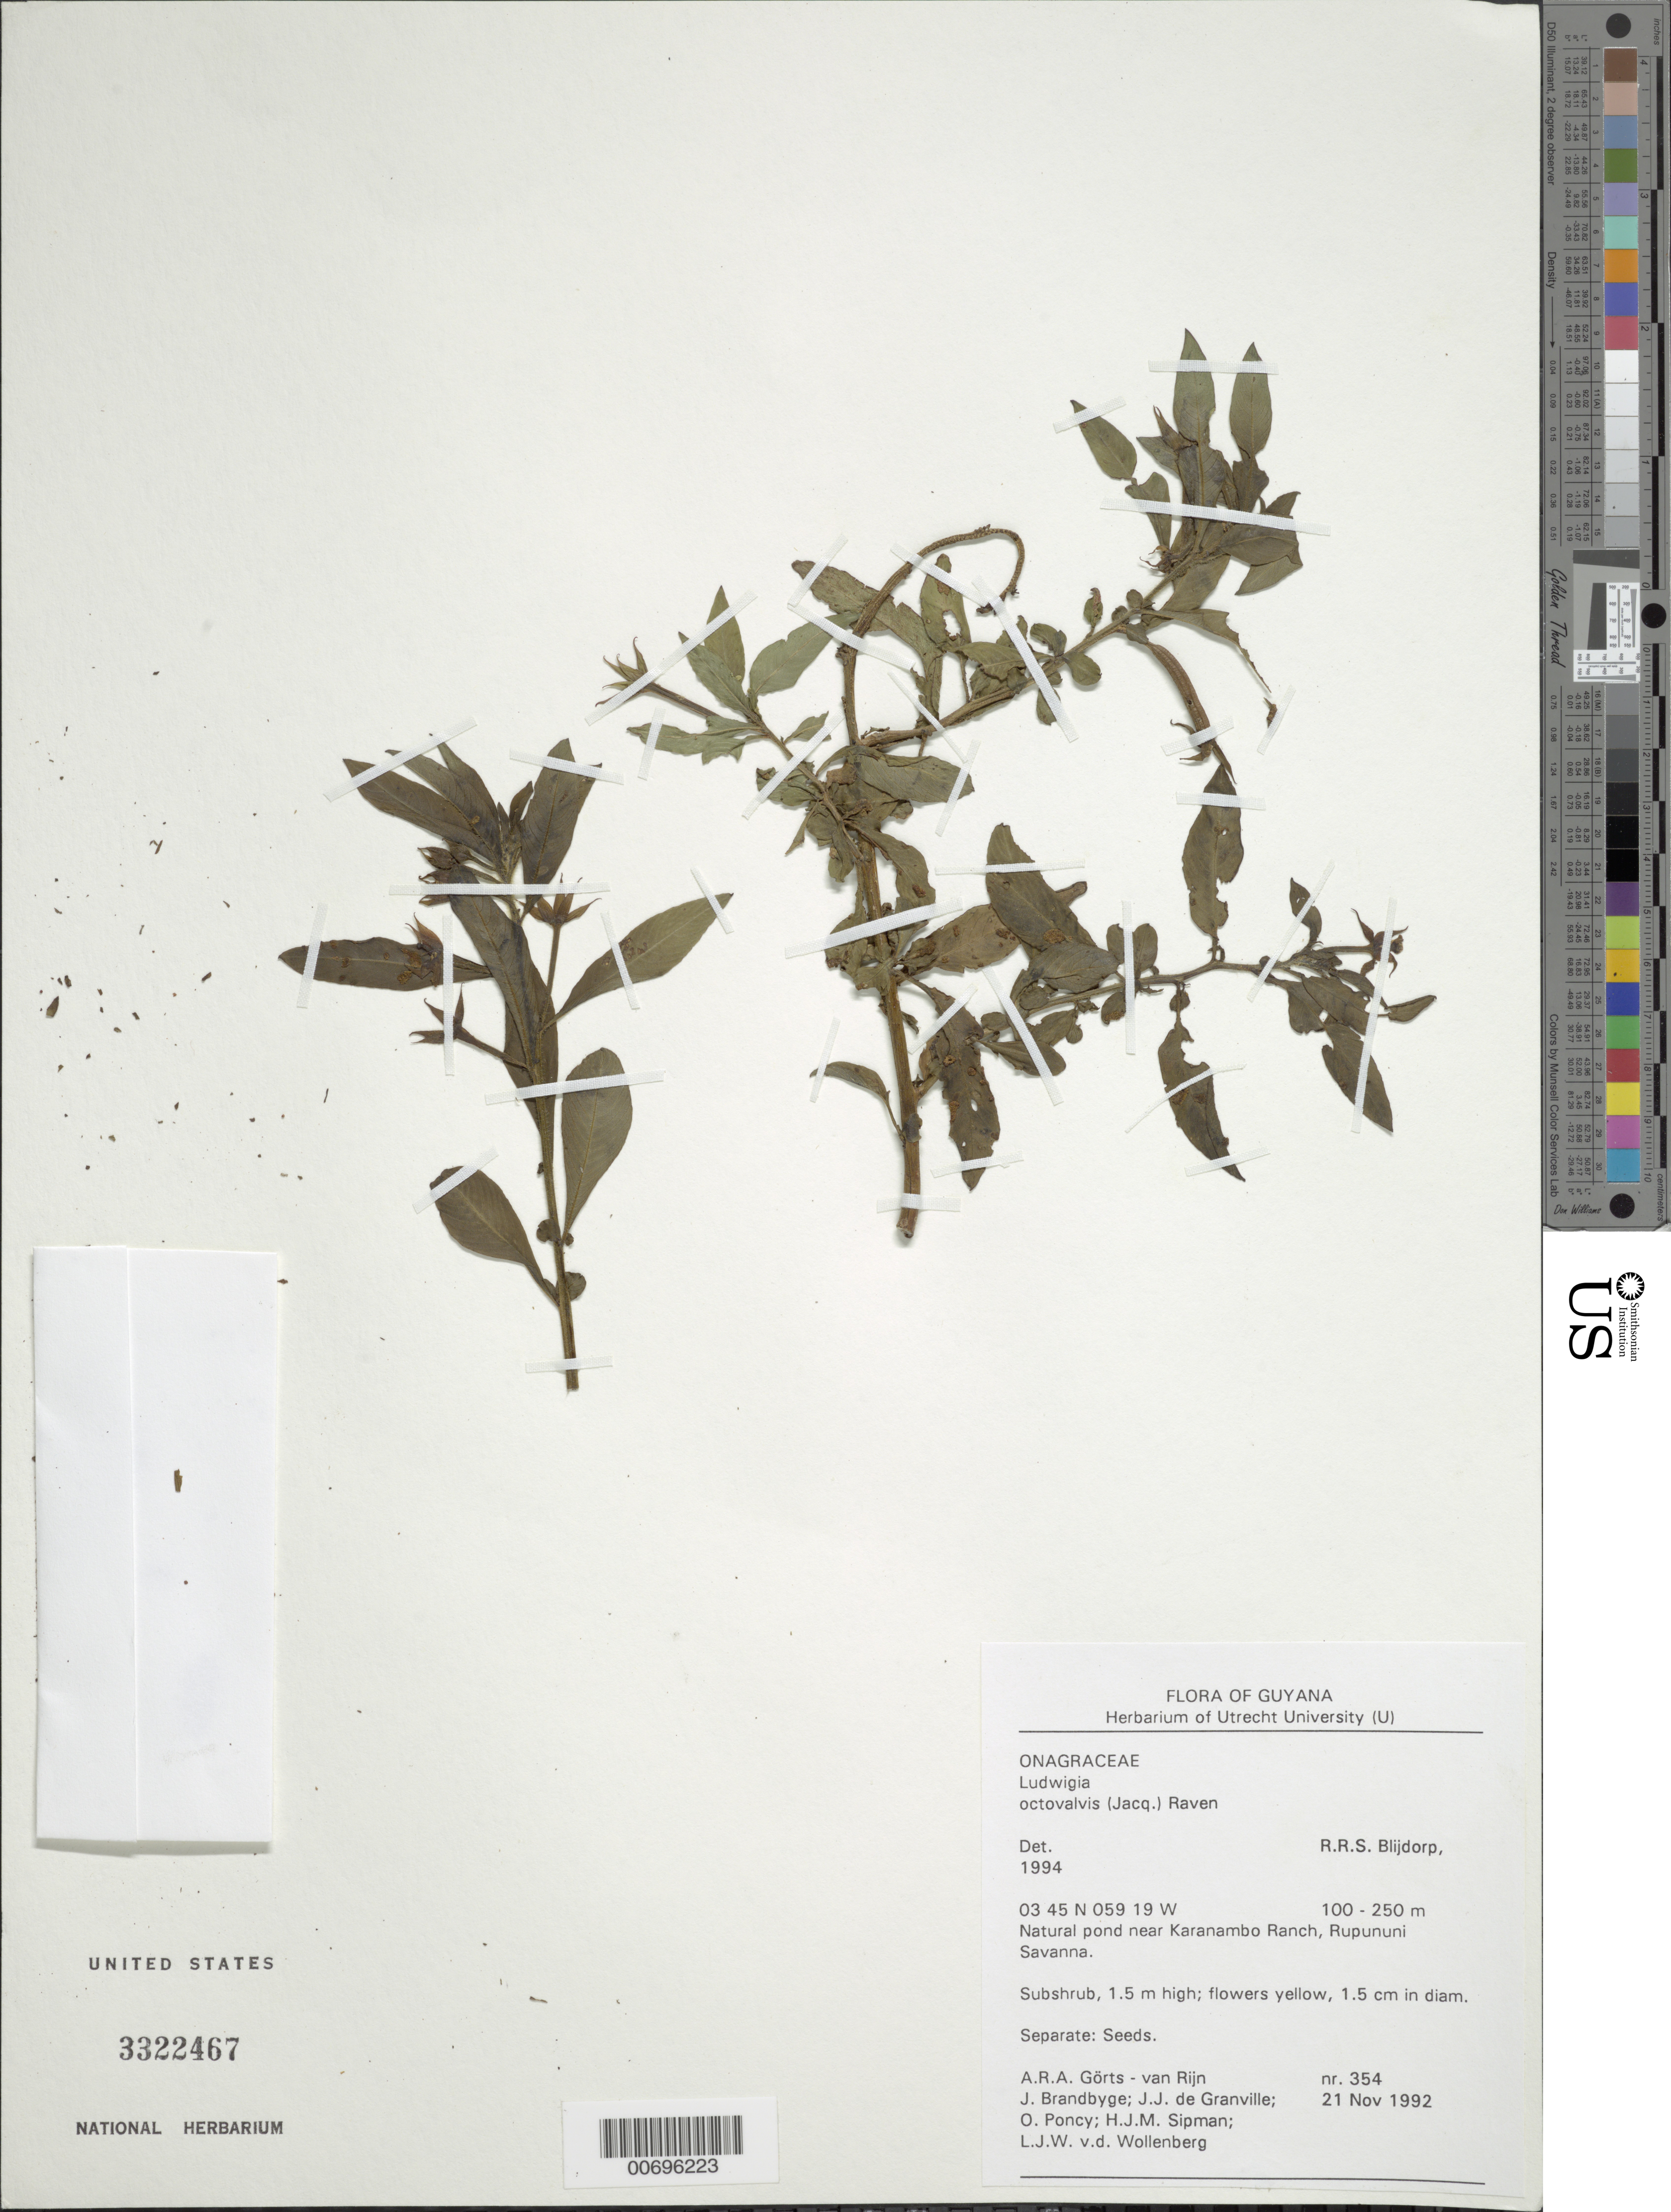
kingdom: Plantae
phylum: Tracheophyta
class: Magnoliopsida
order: Myrtales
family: Onagraceae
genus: Ludwigia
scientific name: Ludwigia octovalvis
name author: (Jacq.) P.H. Raven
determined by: Blijdorp, R. R. S.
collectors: A. .R. A. Görts-van Rijn, J. Brandbyge, J.-J. de Granville, O. Poncy, H. J. M. Sipman & L. van der Wollenberg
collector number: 354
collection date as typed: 21-Nov-92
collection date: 1992-11-21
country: Guyana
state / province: U. Takutu-U. Essequibo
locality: Karanambo Ranch, Rupununi Savanna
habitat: Savanna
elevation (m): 100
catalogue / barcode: US 3322467